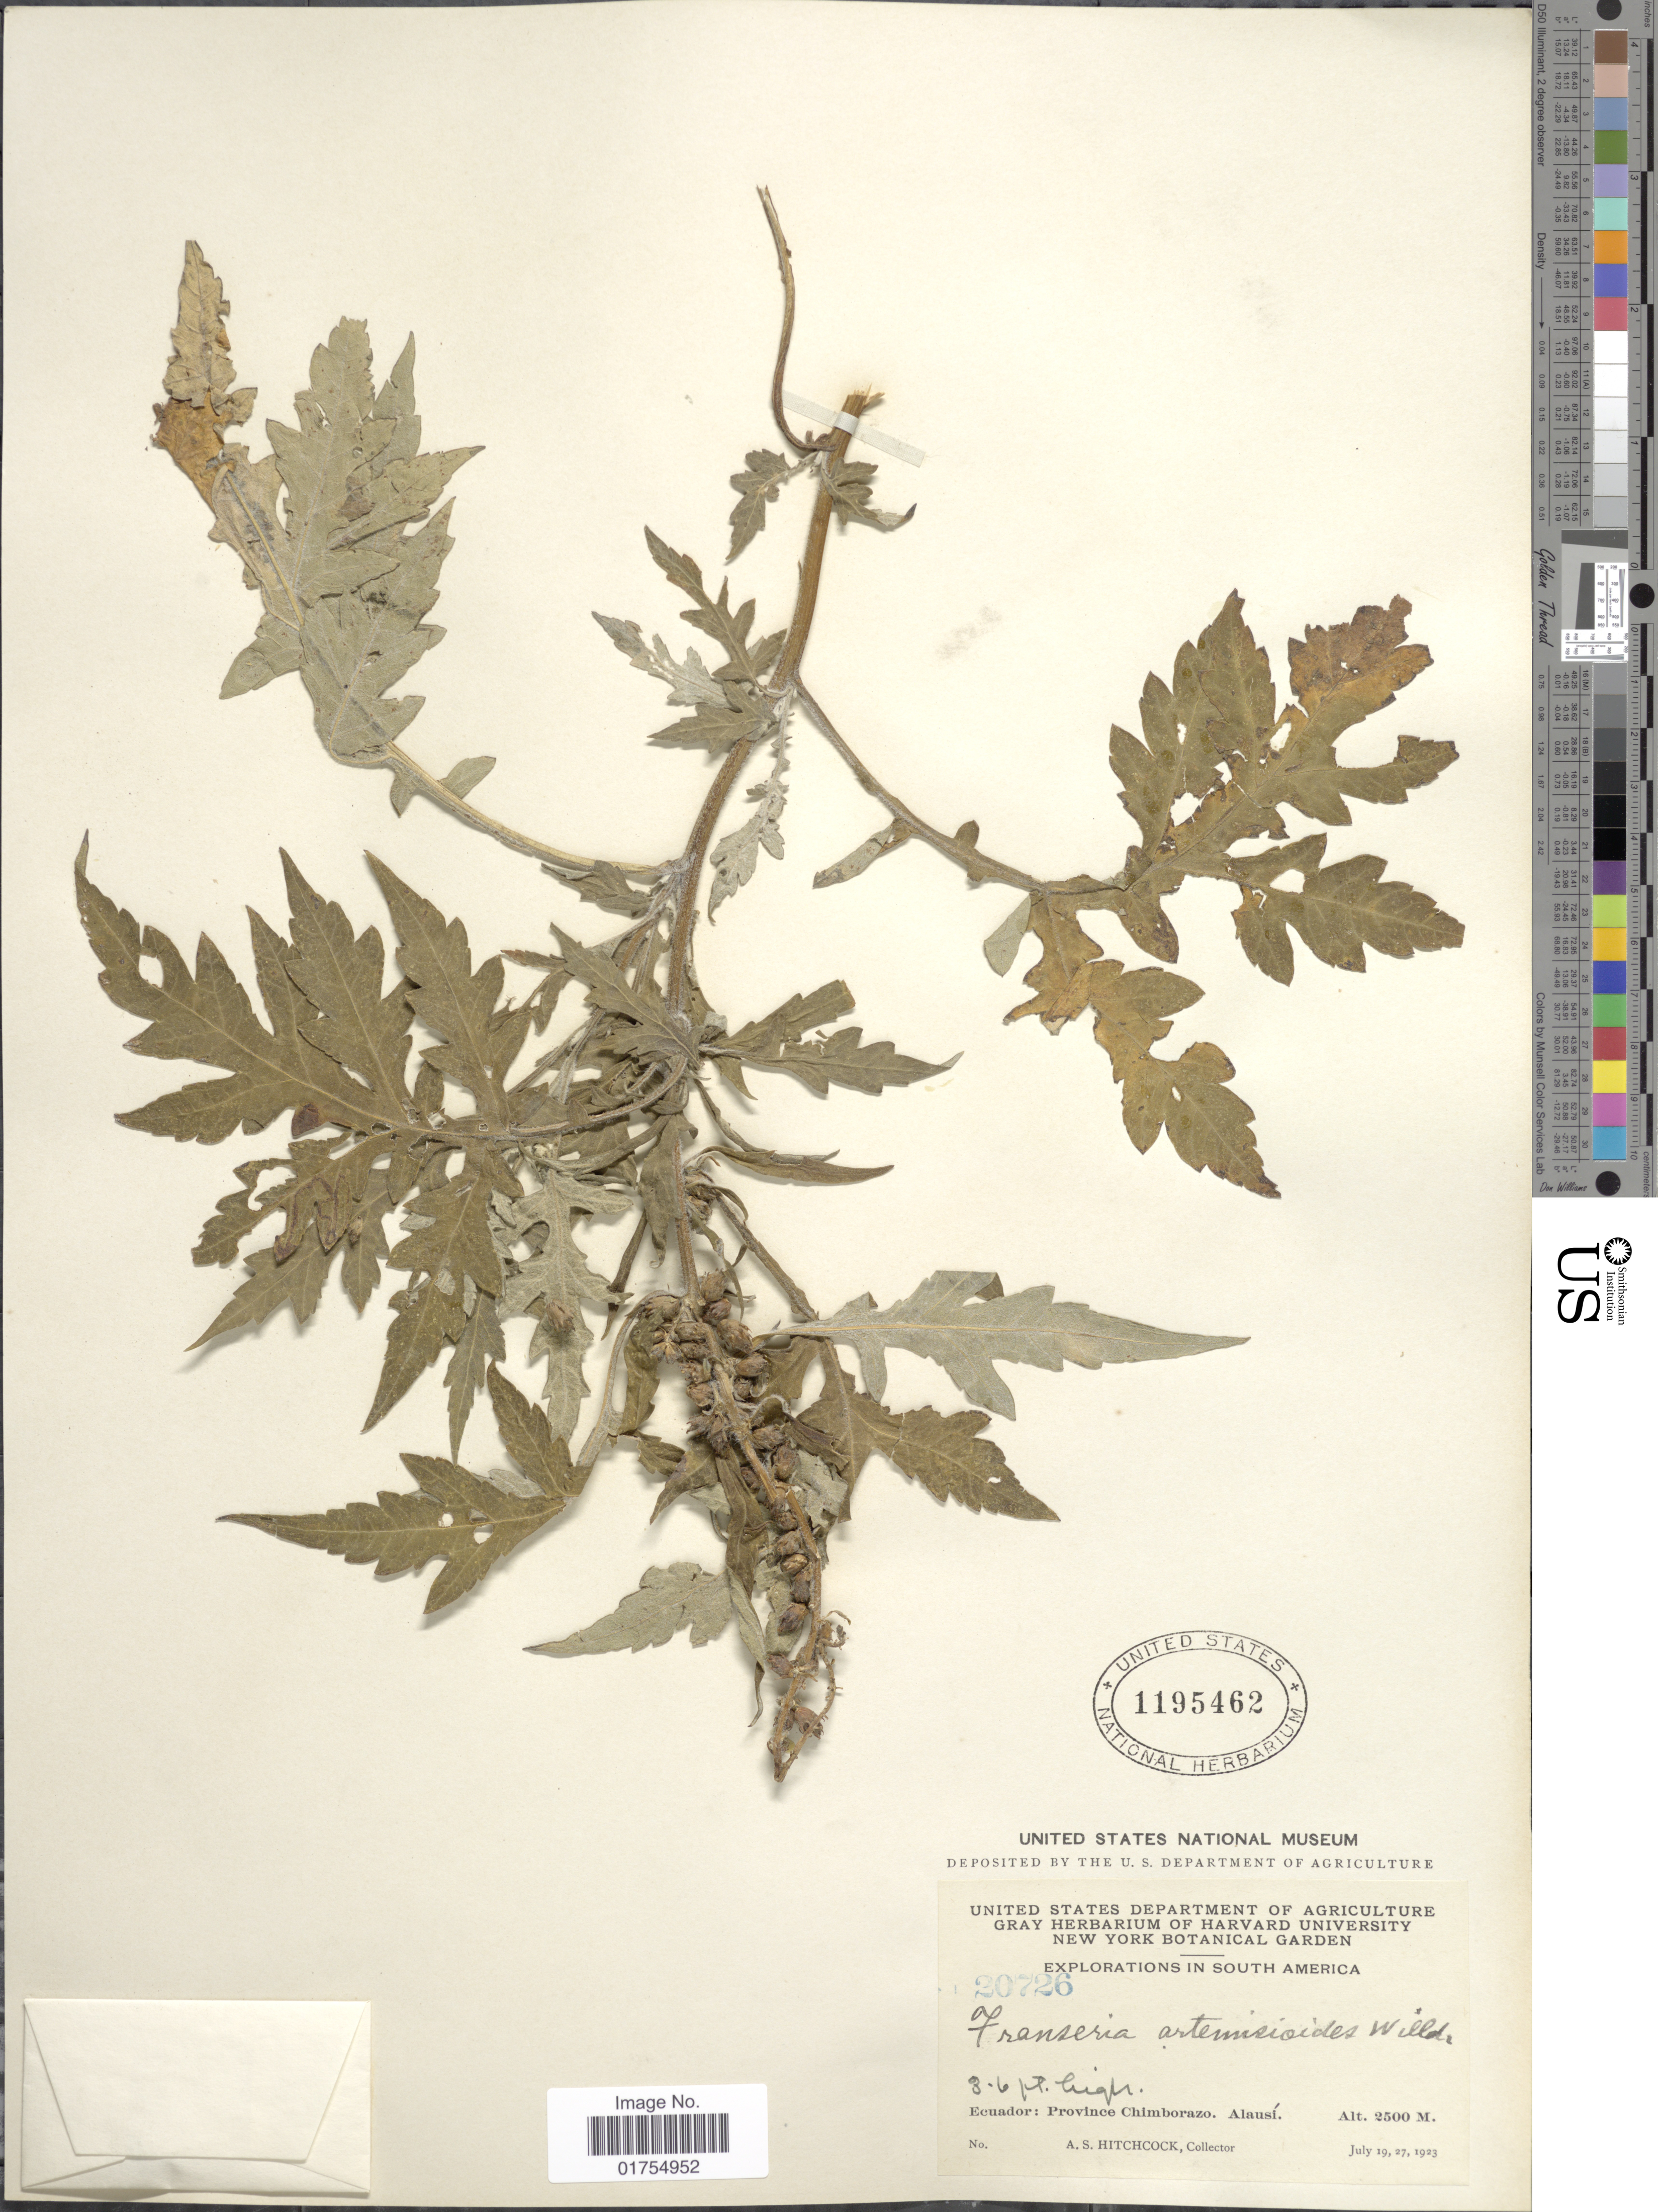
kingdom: Plantae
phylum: Tracheophyta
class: Magnoliopsida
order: Asterales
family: Asteraceae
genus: Franseria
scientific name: Franseria artemisioides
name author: Willd.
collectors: A. S. Hitchcock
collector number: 20726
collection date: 1923-07-19/1923-07-27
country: Ecuador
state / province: Chimborazo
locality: Alausi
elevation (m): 2500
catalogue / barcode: US 1195462